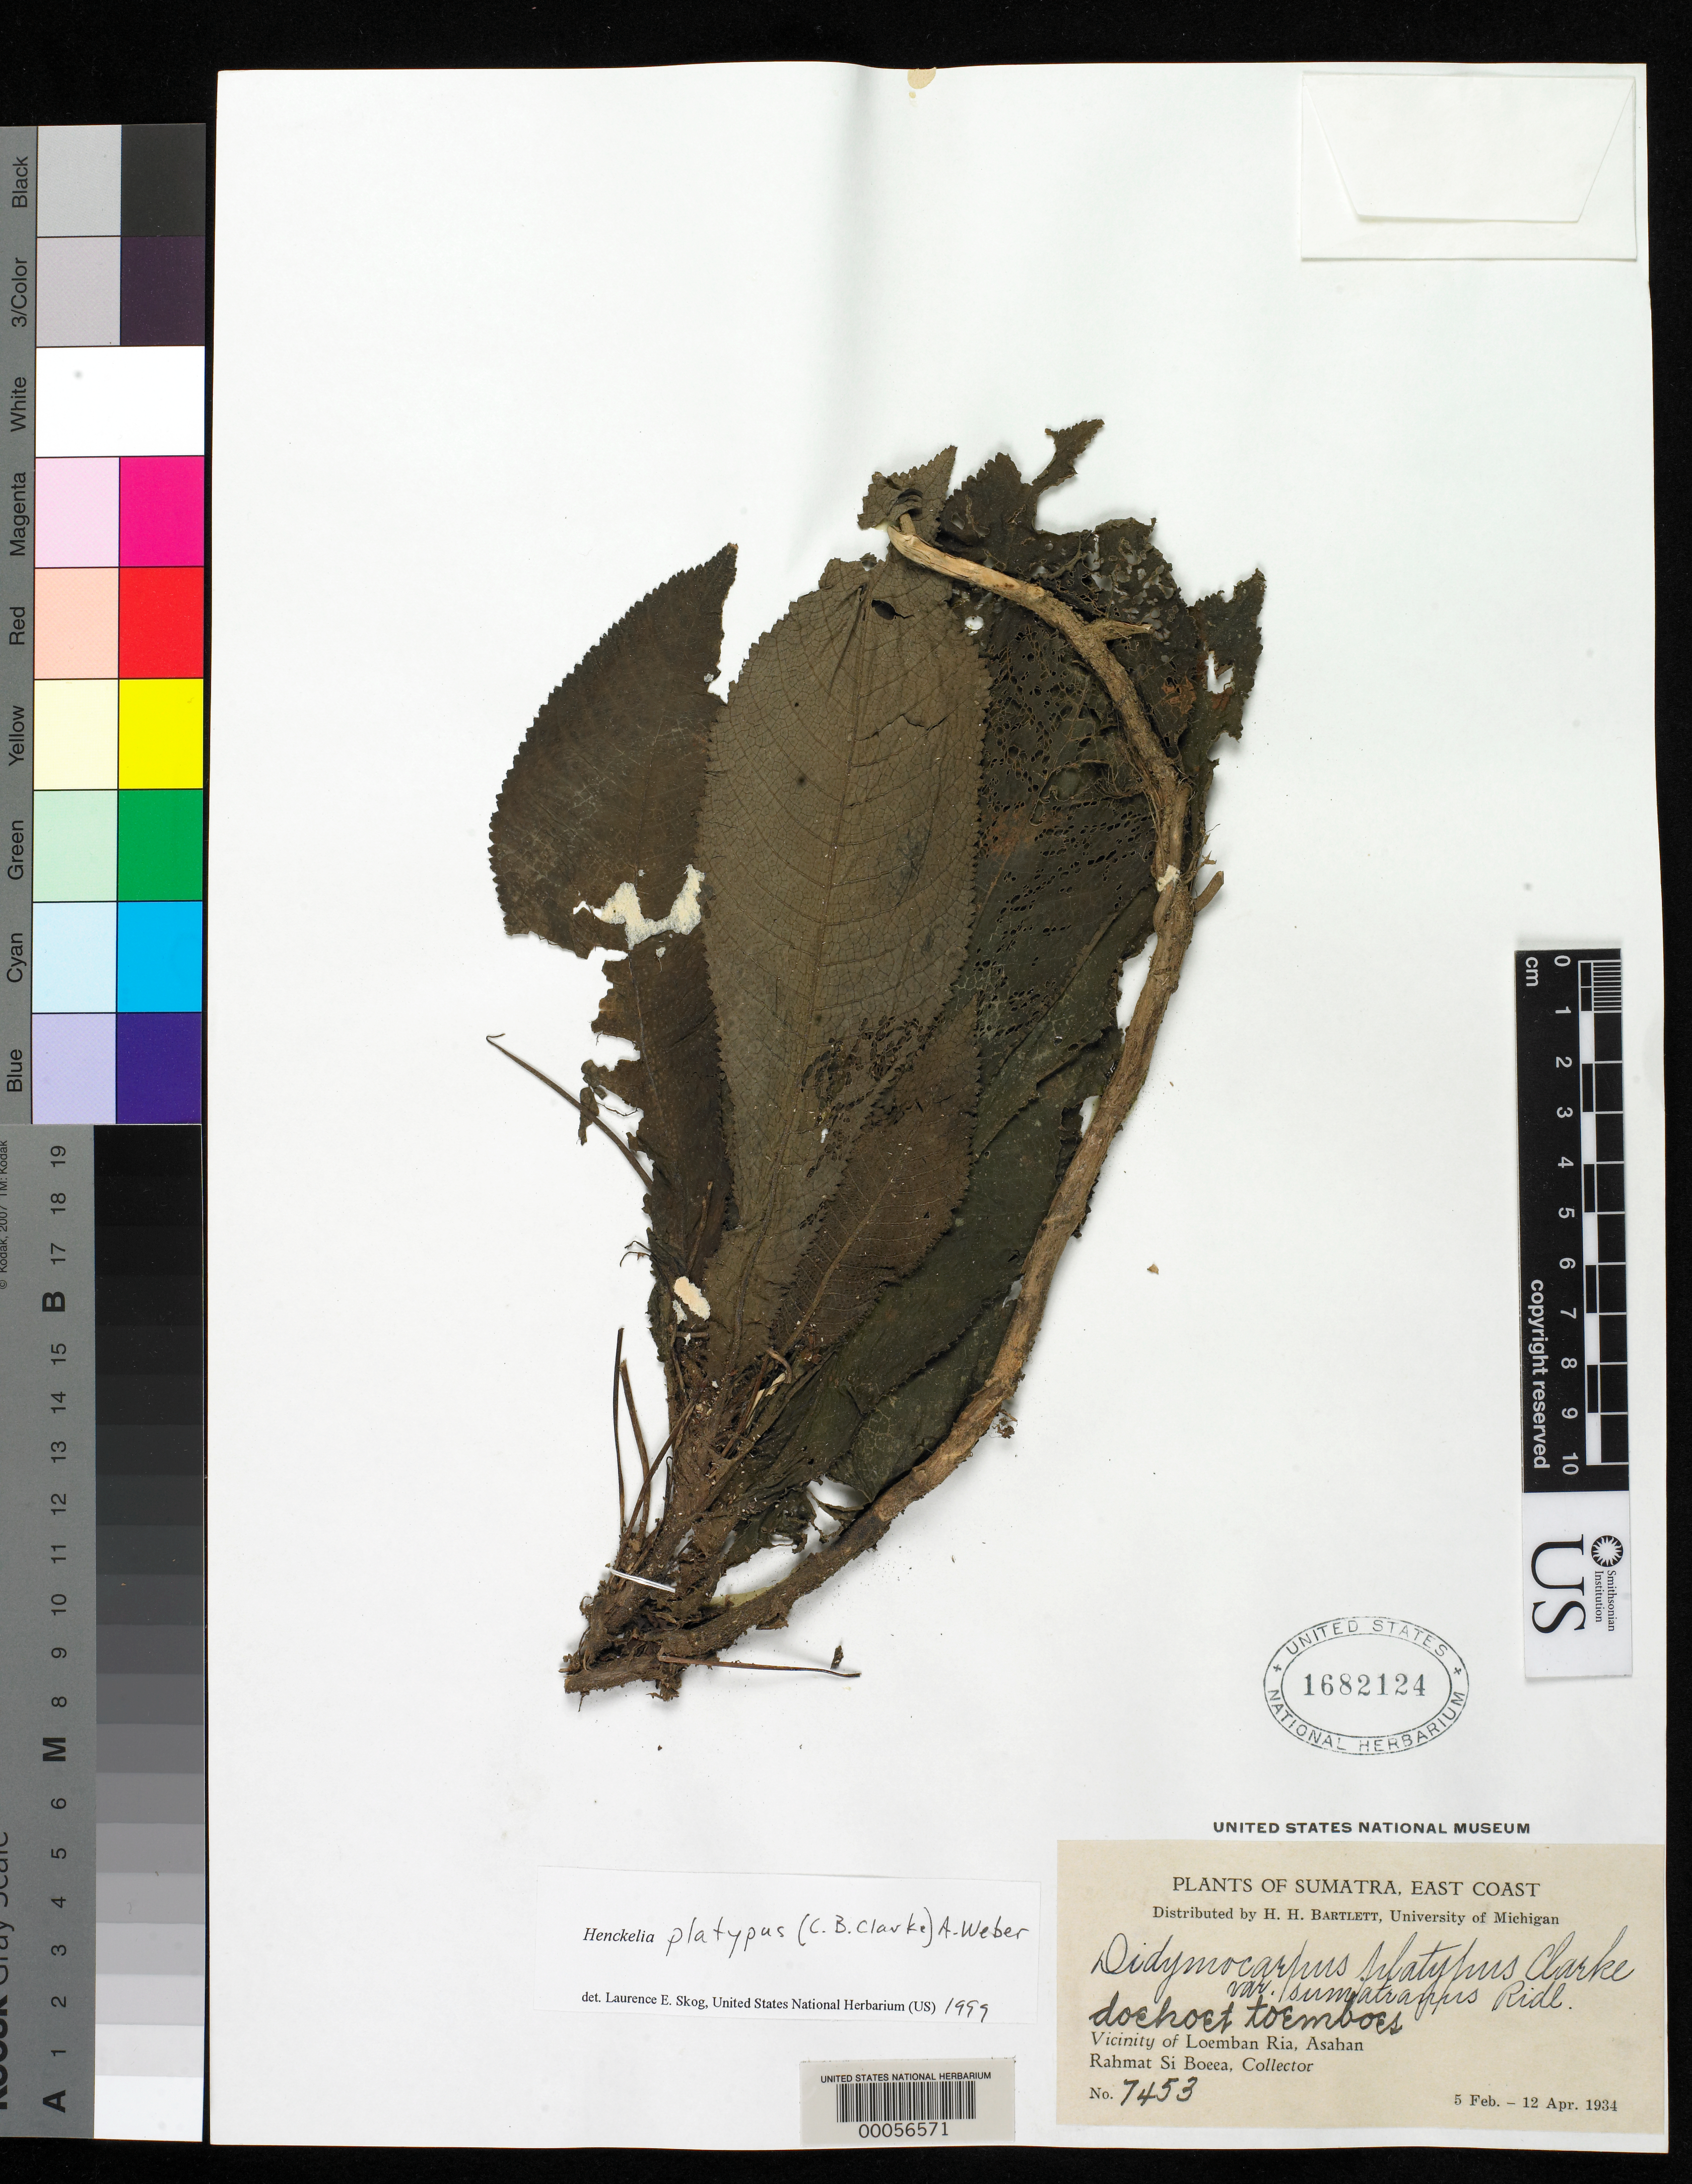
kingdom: Plantae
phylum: Tracheophyta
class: Magnoliopsida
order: Lamiales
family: Gesneriaceae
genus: Codonoboea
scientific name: Codonoboea platypus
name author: (C.B. Clarke) C.L. Lim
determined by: Skog, Laurence E.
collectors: Rahmat Si Boeea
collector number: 7453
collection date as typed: Feb-Apr 1934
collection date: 1934-02/1934-04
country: Indonesia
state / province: Sumatra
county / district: Sumatera Utara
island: Sumatra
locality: (East Coast) Vicinity of loemban, asahan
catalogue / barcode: US 1682124